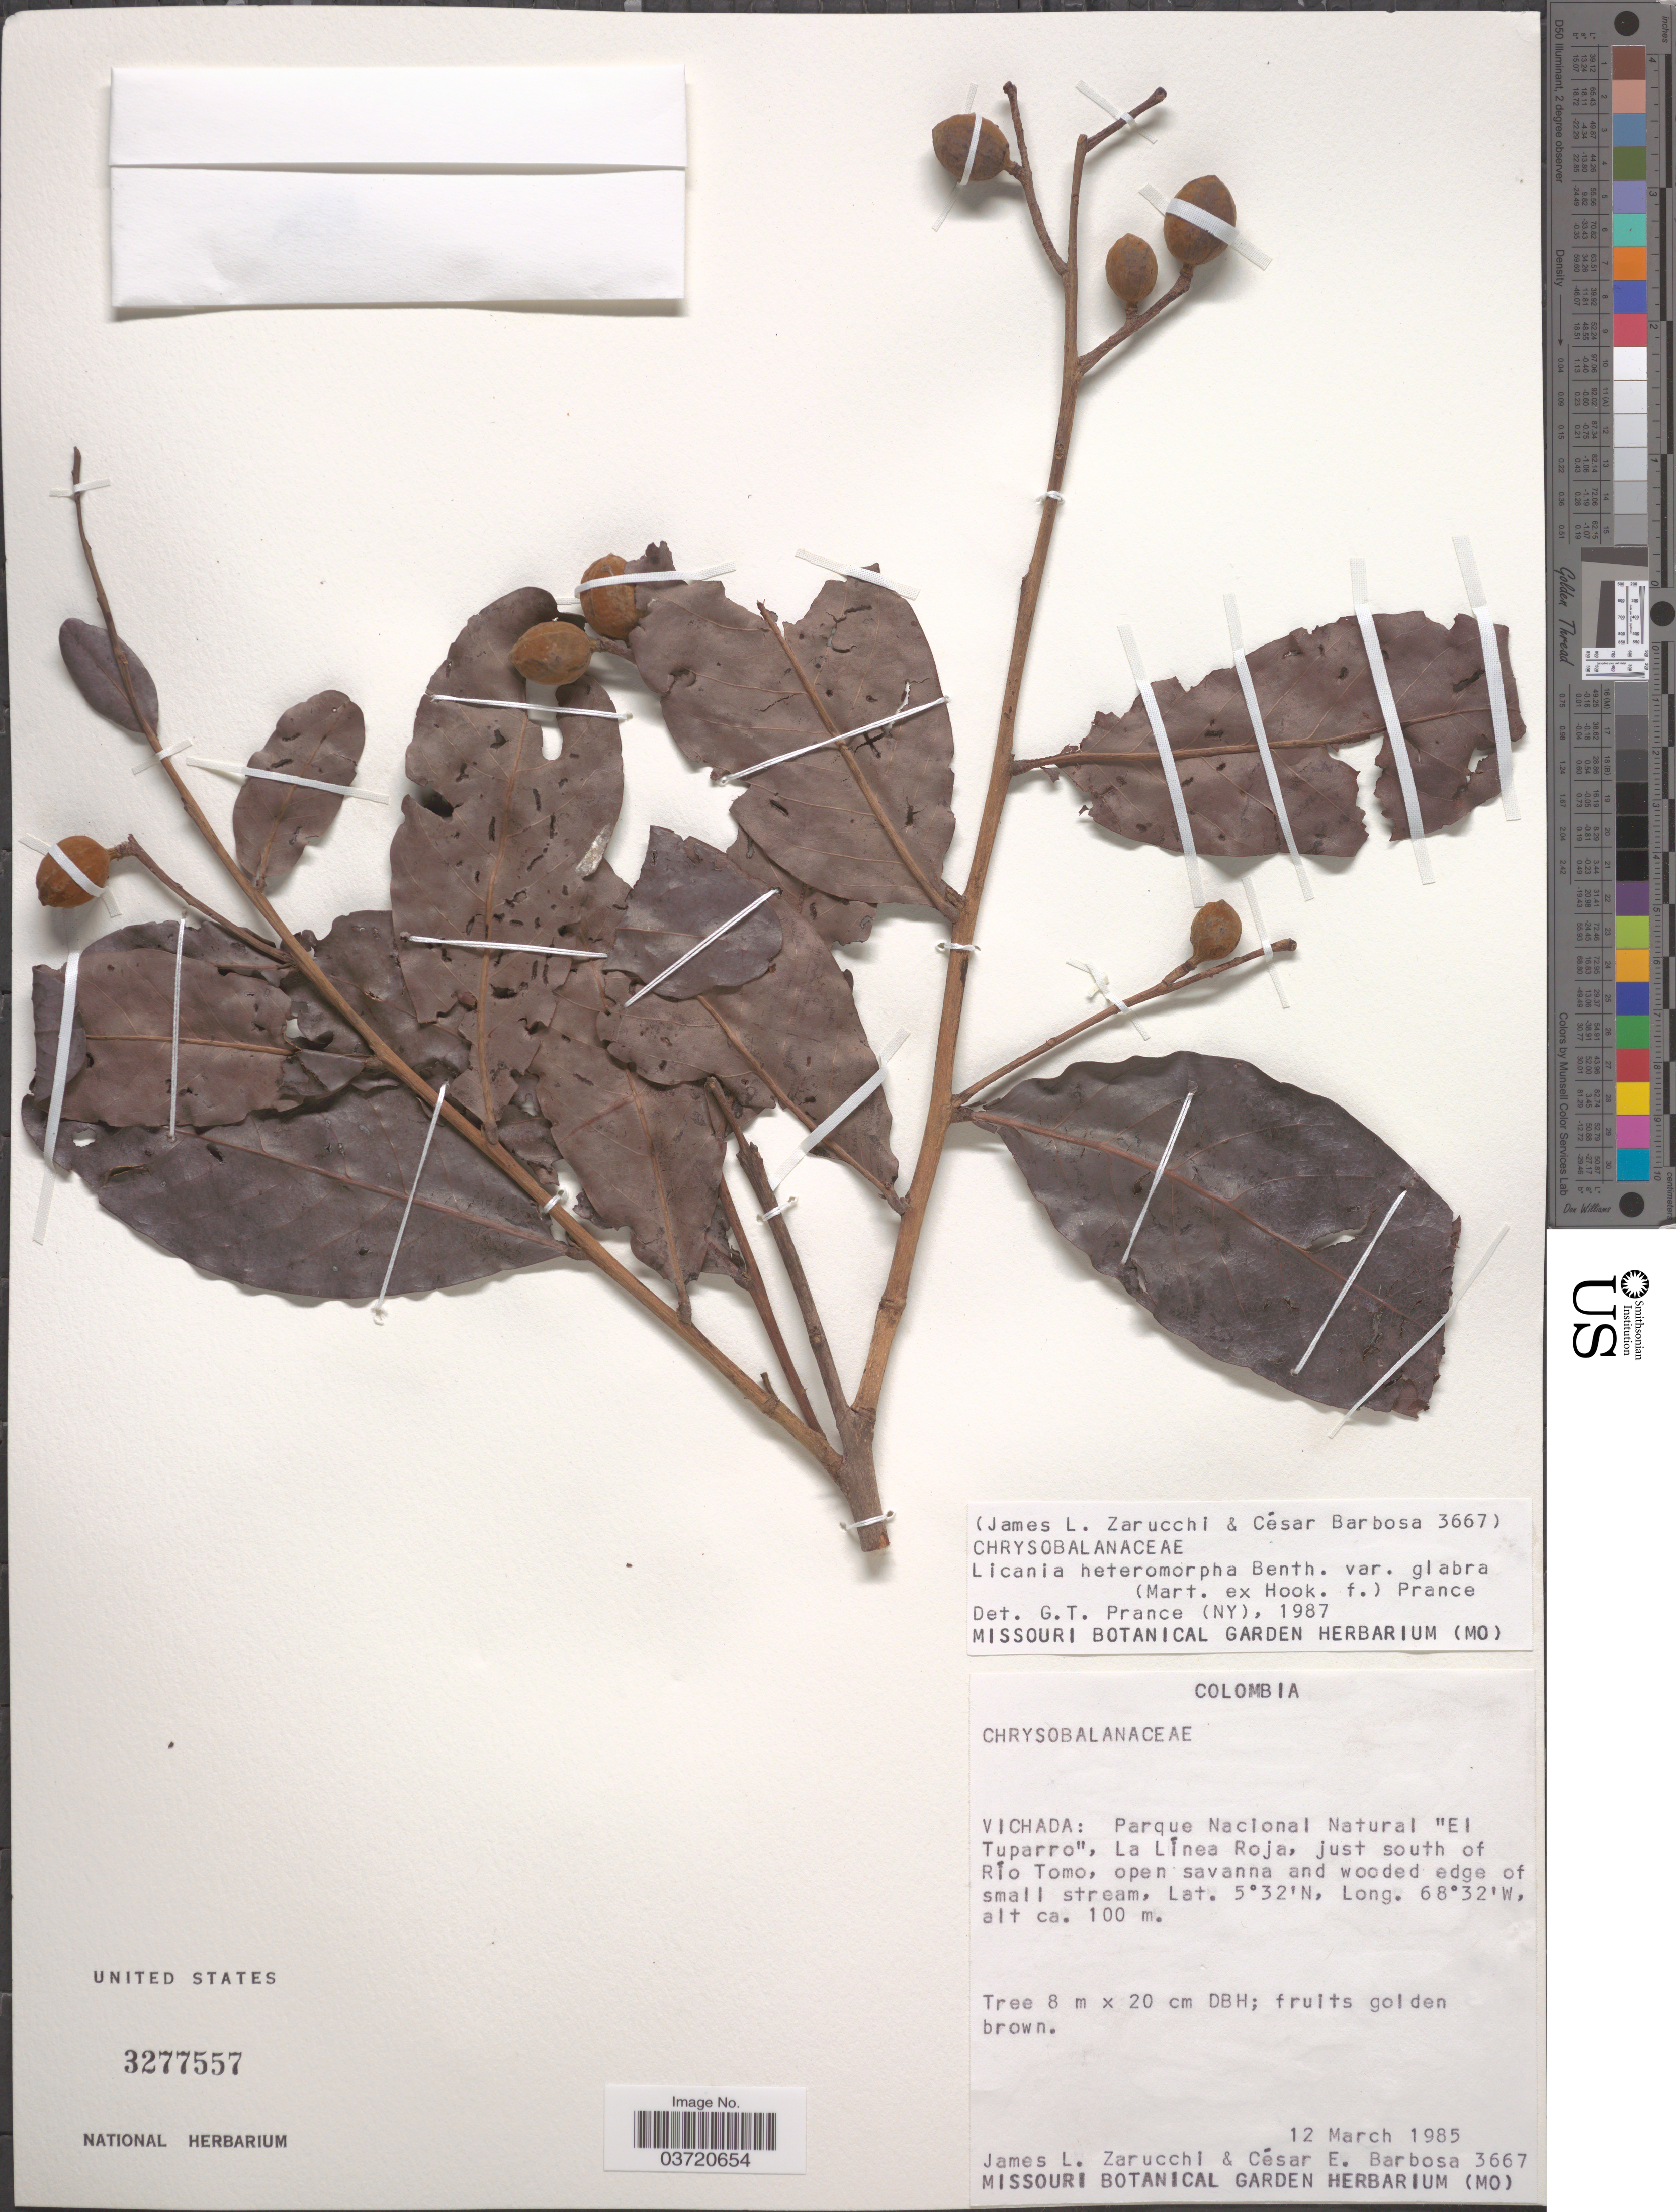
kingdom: Plantae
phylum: Tracheophyta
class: Magnoliopsida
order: Malpighiales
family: Chrysobalanaceae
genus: Hymenopus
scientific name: Hymenopus heteromorphus var. glabrus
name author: (Mart. ex Hook. f.) Sothers & Prance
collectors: J. L. Zarucchi & C. E. Barbosa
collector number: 3667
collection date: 1985-03-12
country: Colombia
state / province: Vichada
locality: Parque Nacional Natural "El Tuparro", La Lines Roja, just south of Río Tomo.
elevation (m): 100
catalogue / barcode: US 3277557